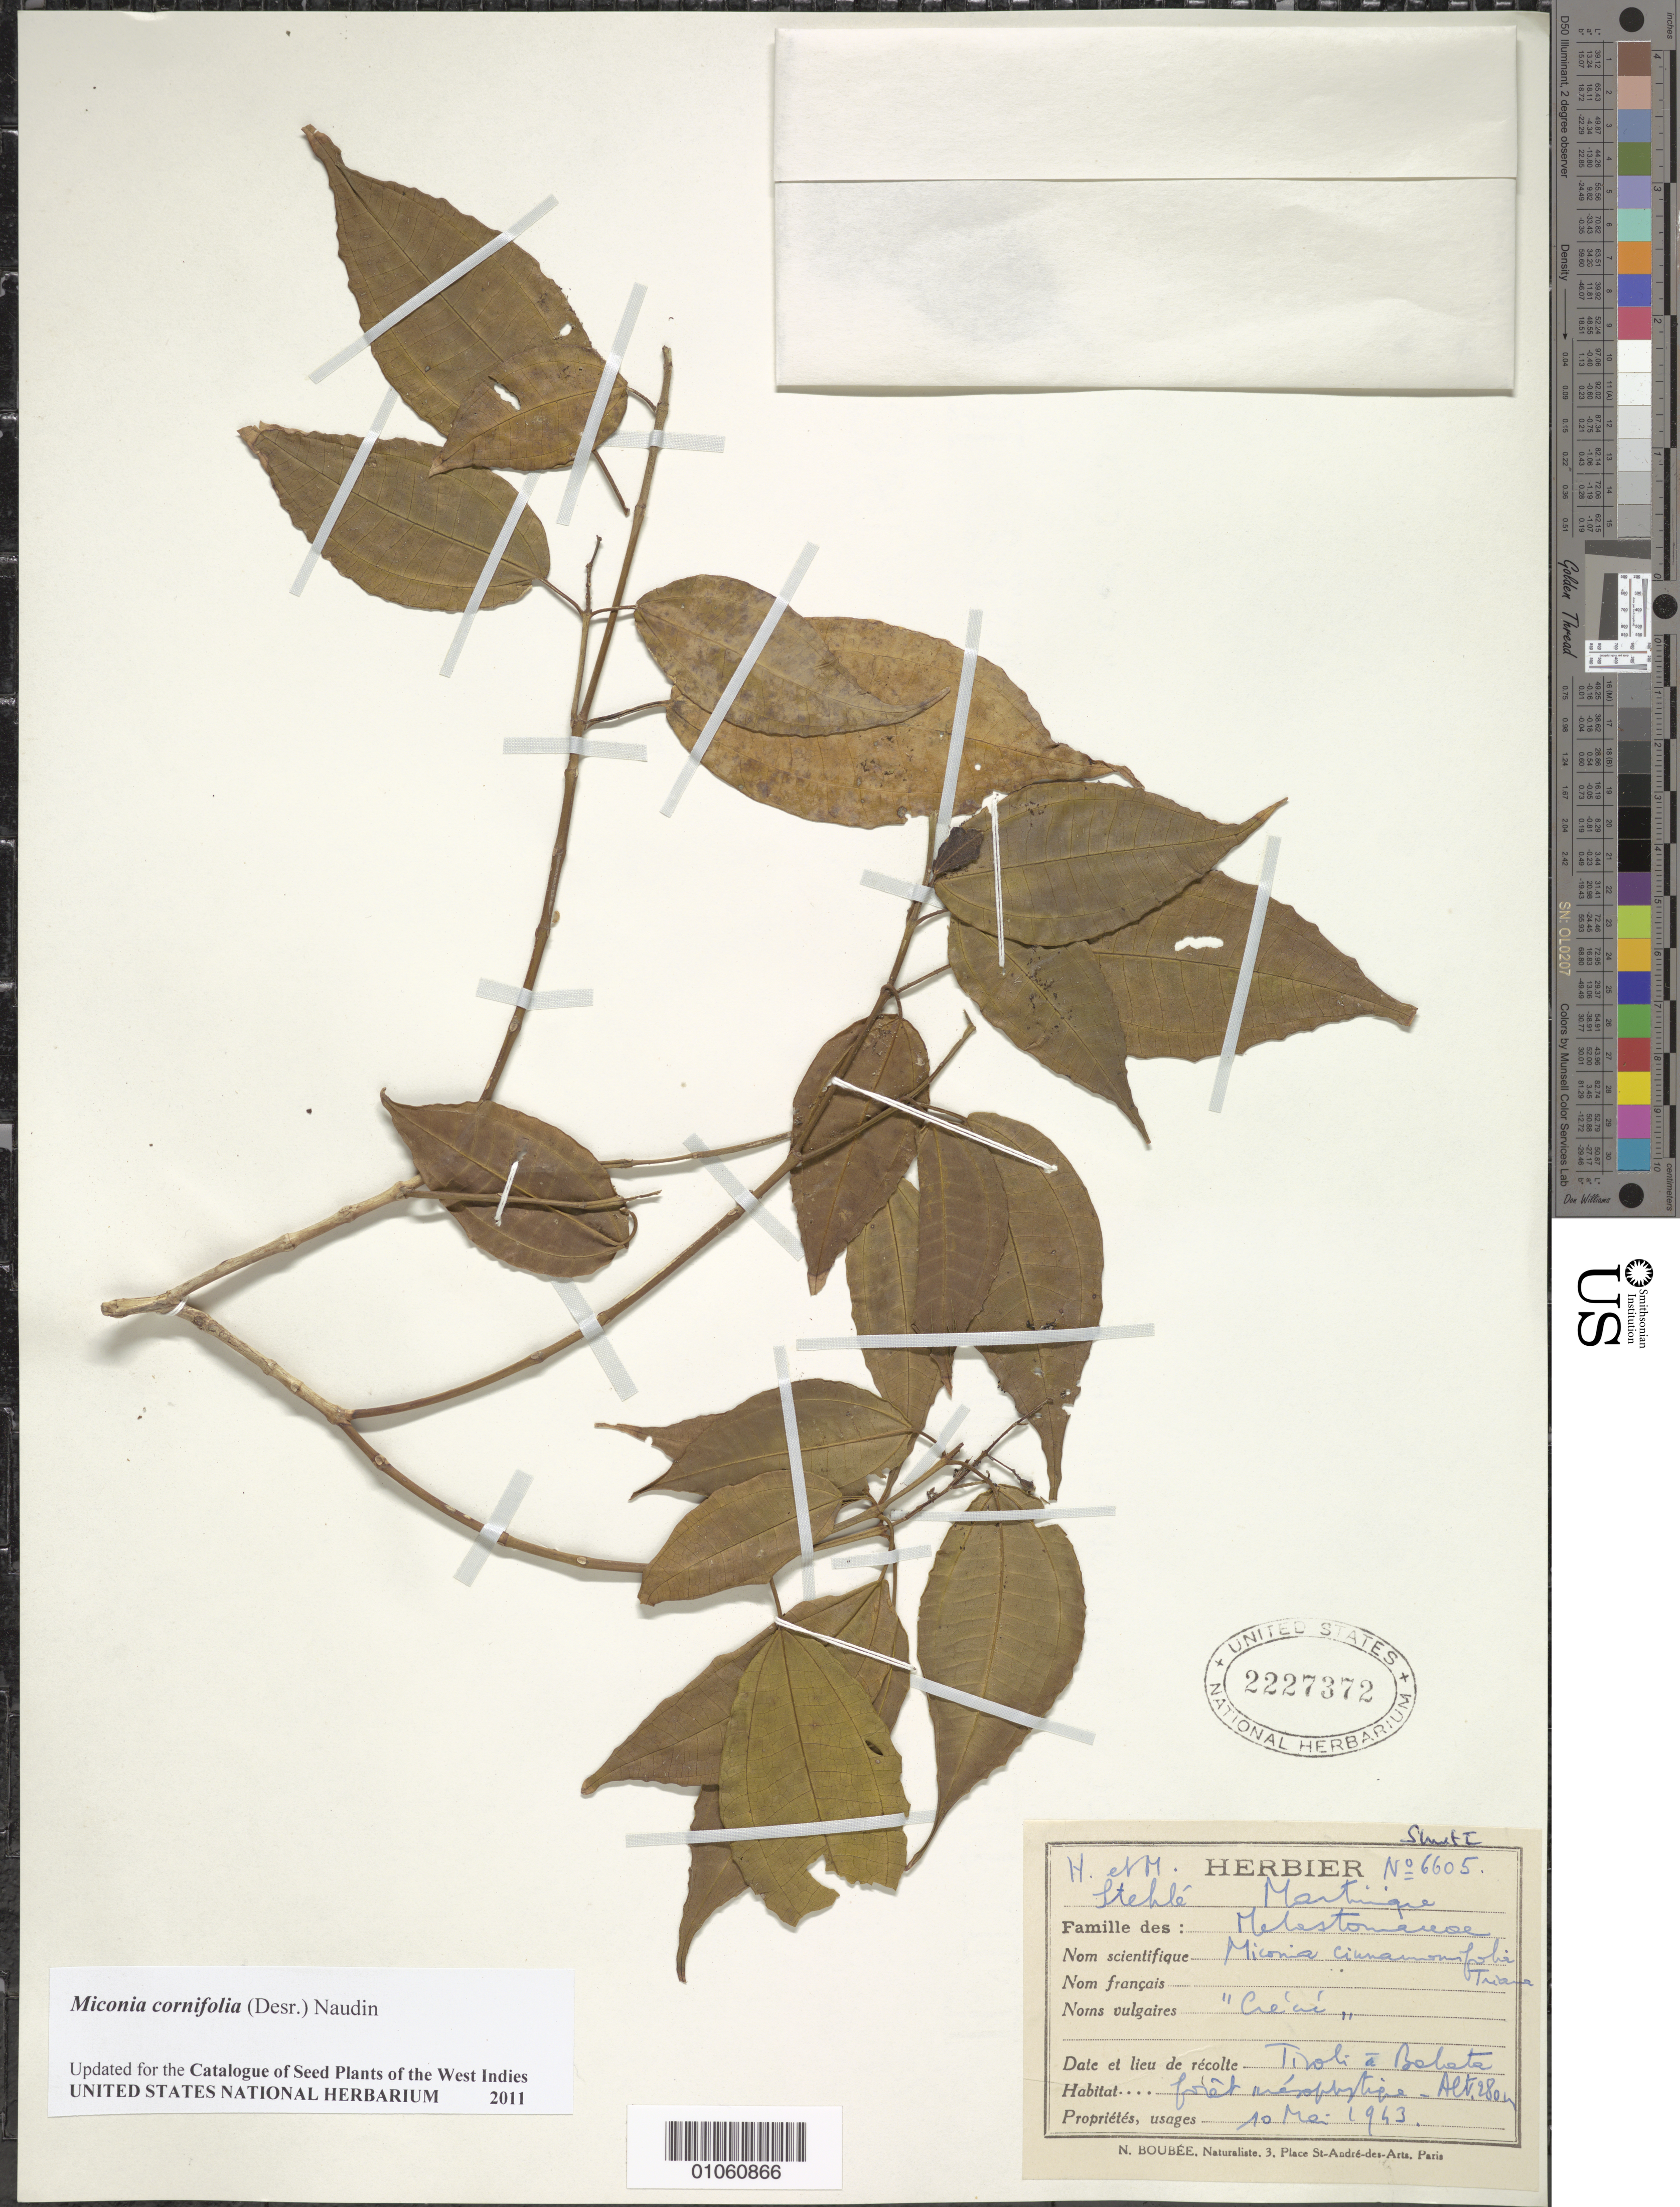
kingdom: Plantae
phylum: Tracheophyta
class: Magnoliopsida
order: Myrtales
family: Melastomataceae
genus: Miconia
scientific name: Miconia cornifolia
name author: (Desr.) Naudin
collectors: H. Stehlé & M. Stehlé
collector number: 6605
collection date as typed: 10 May 1943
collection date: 1943-05-10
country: Martinique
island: Martinique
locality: Tivoli à Balata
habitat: Forêt mésophytiques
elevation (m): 280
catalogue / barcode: US 2227372